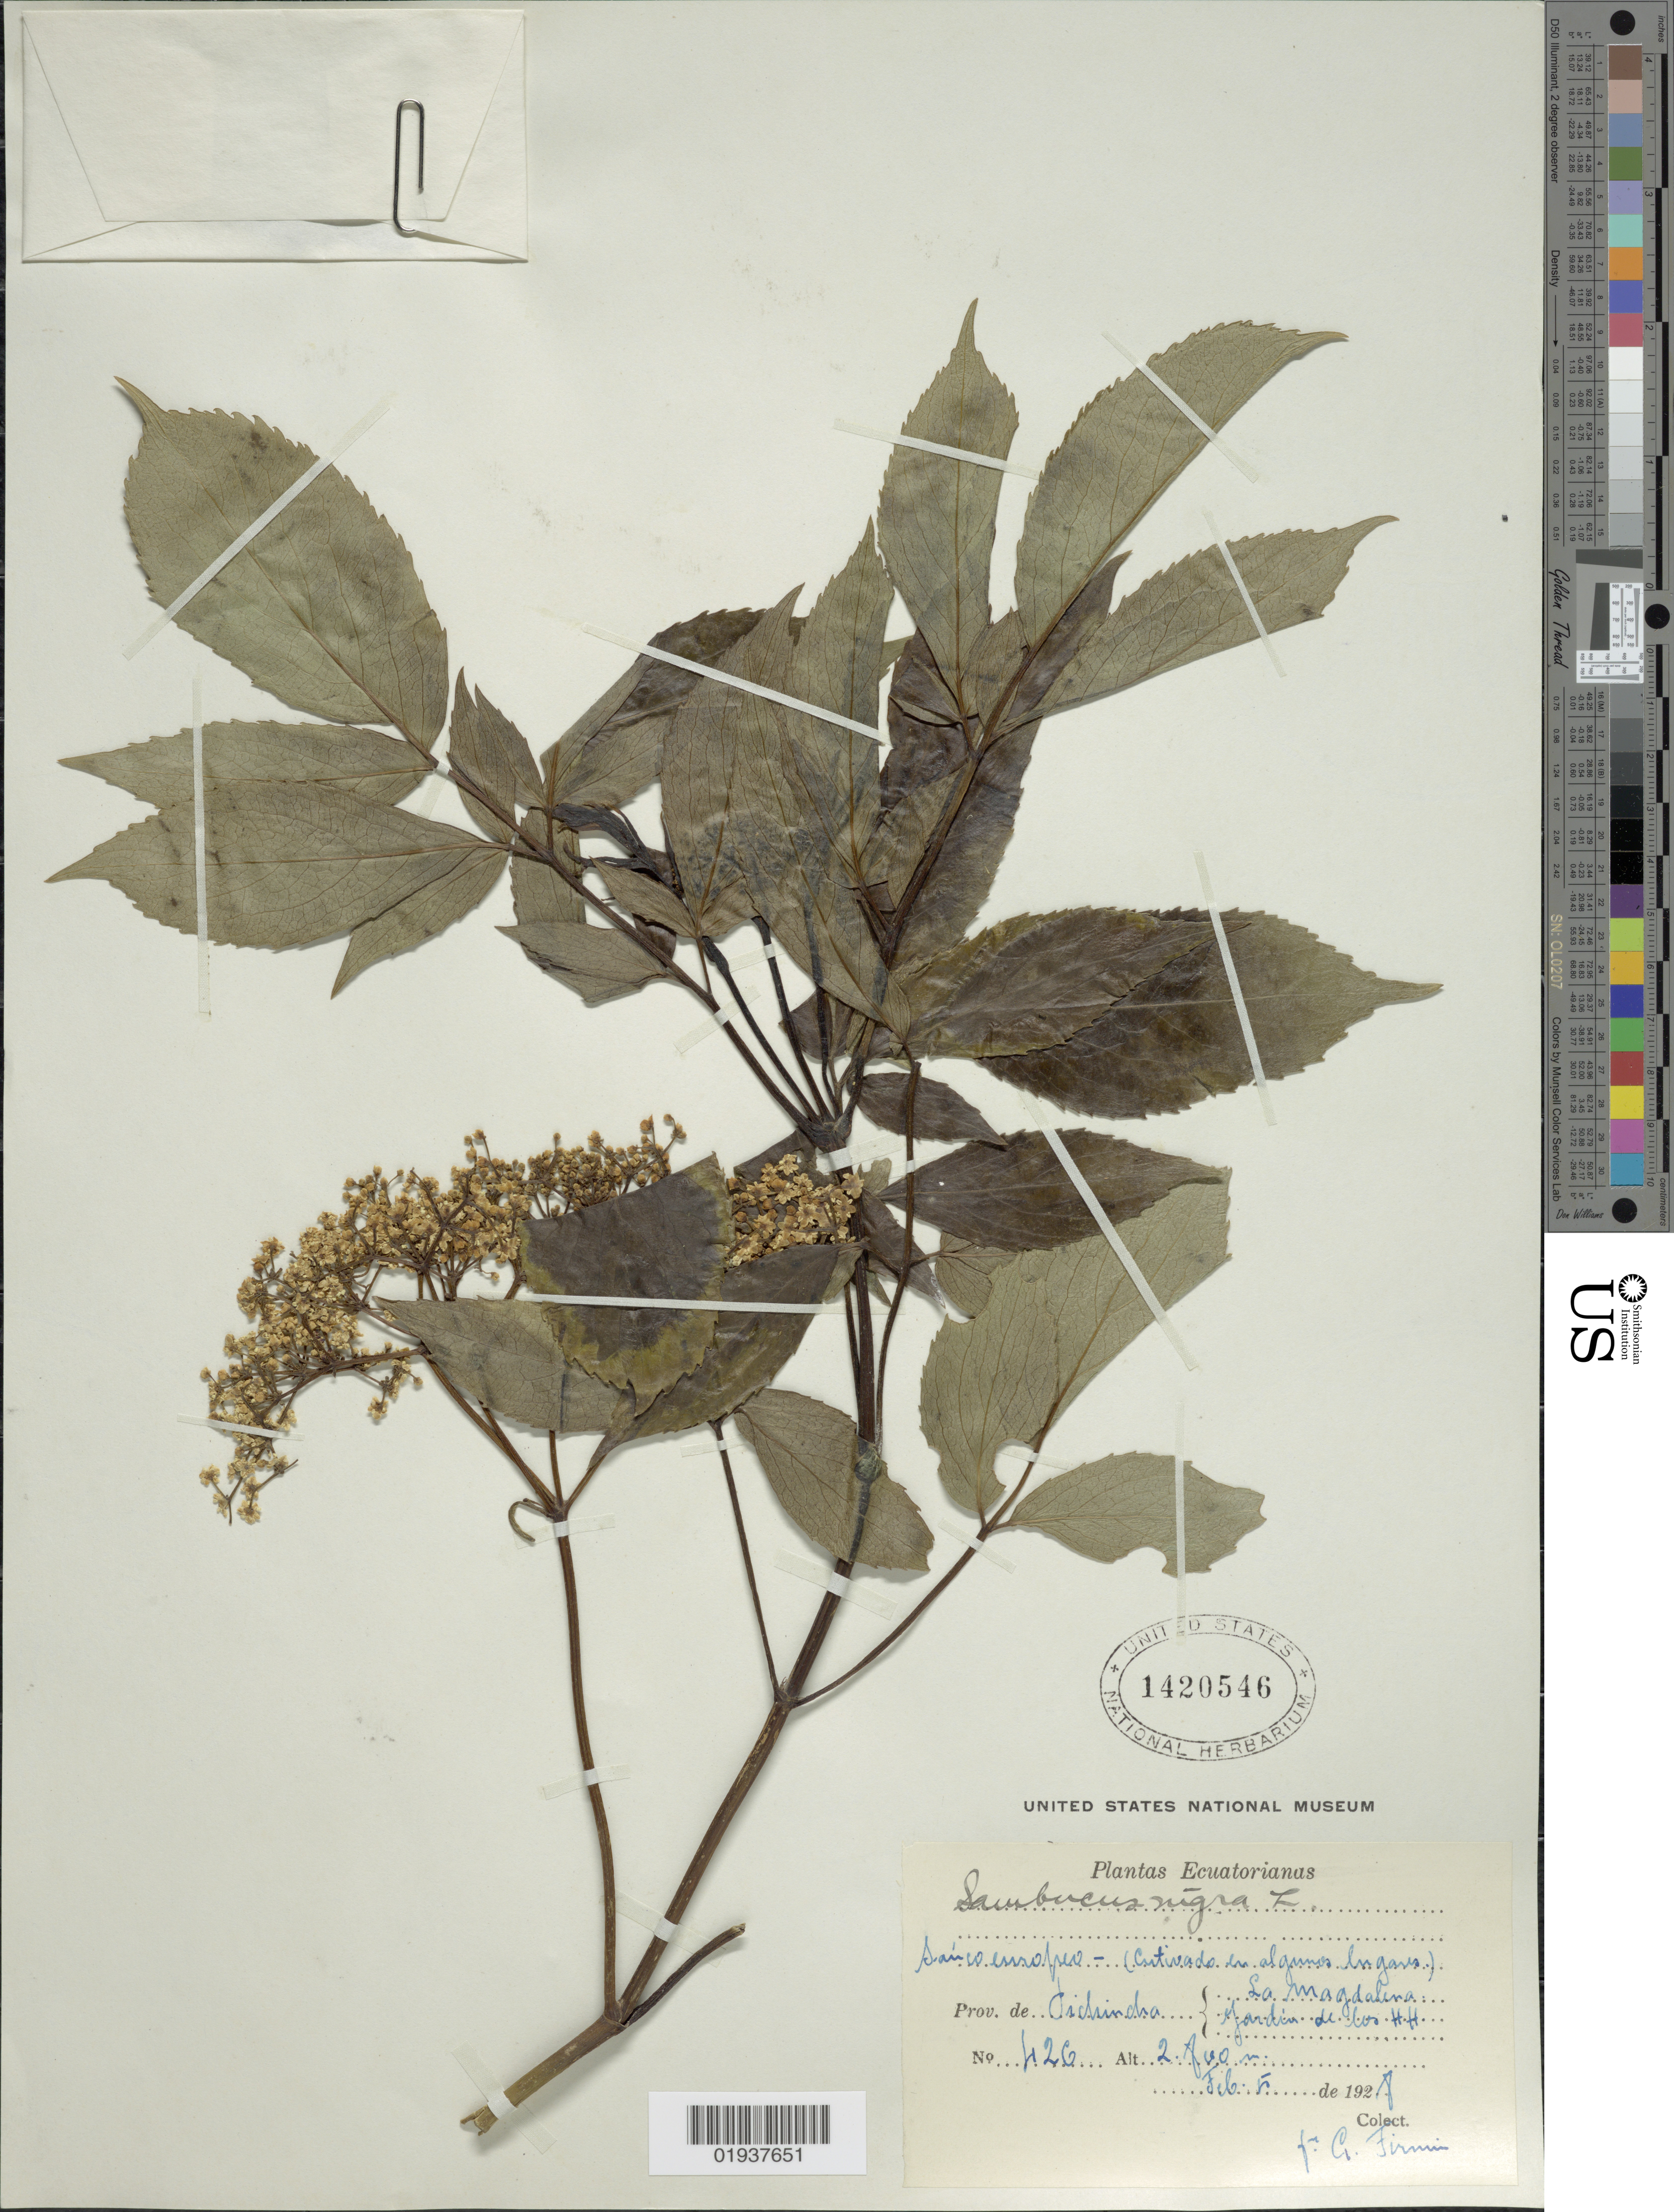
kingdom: Plantae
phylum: Tracheophyta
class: Magnoliopsida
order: Dipsacales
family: Viburnaceae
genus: Sambucus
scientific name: Sambucus canadensis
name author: L.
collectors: F. Firmin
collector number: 426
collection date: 1928-02-05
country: Ecuador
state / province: Pichincha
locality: La Magdalena, Jardin de los H.H.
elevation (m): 2800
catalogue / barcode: US 1420546